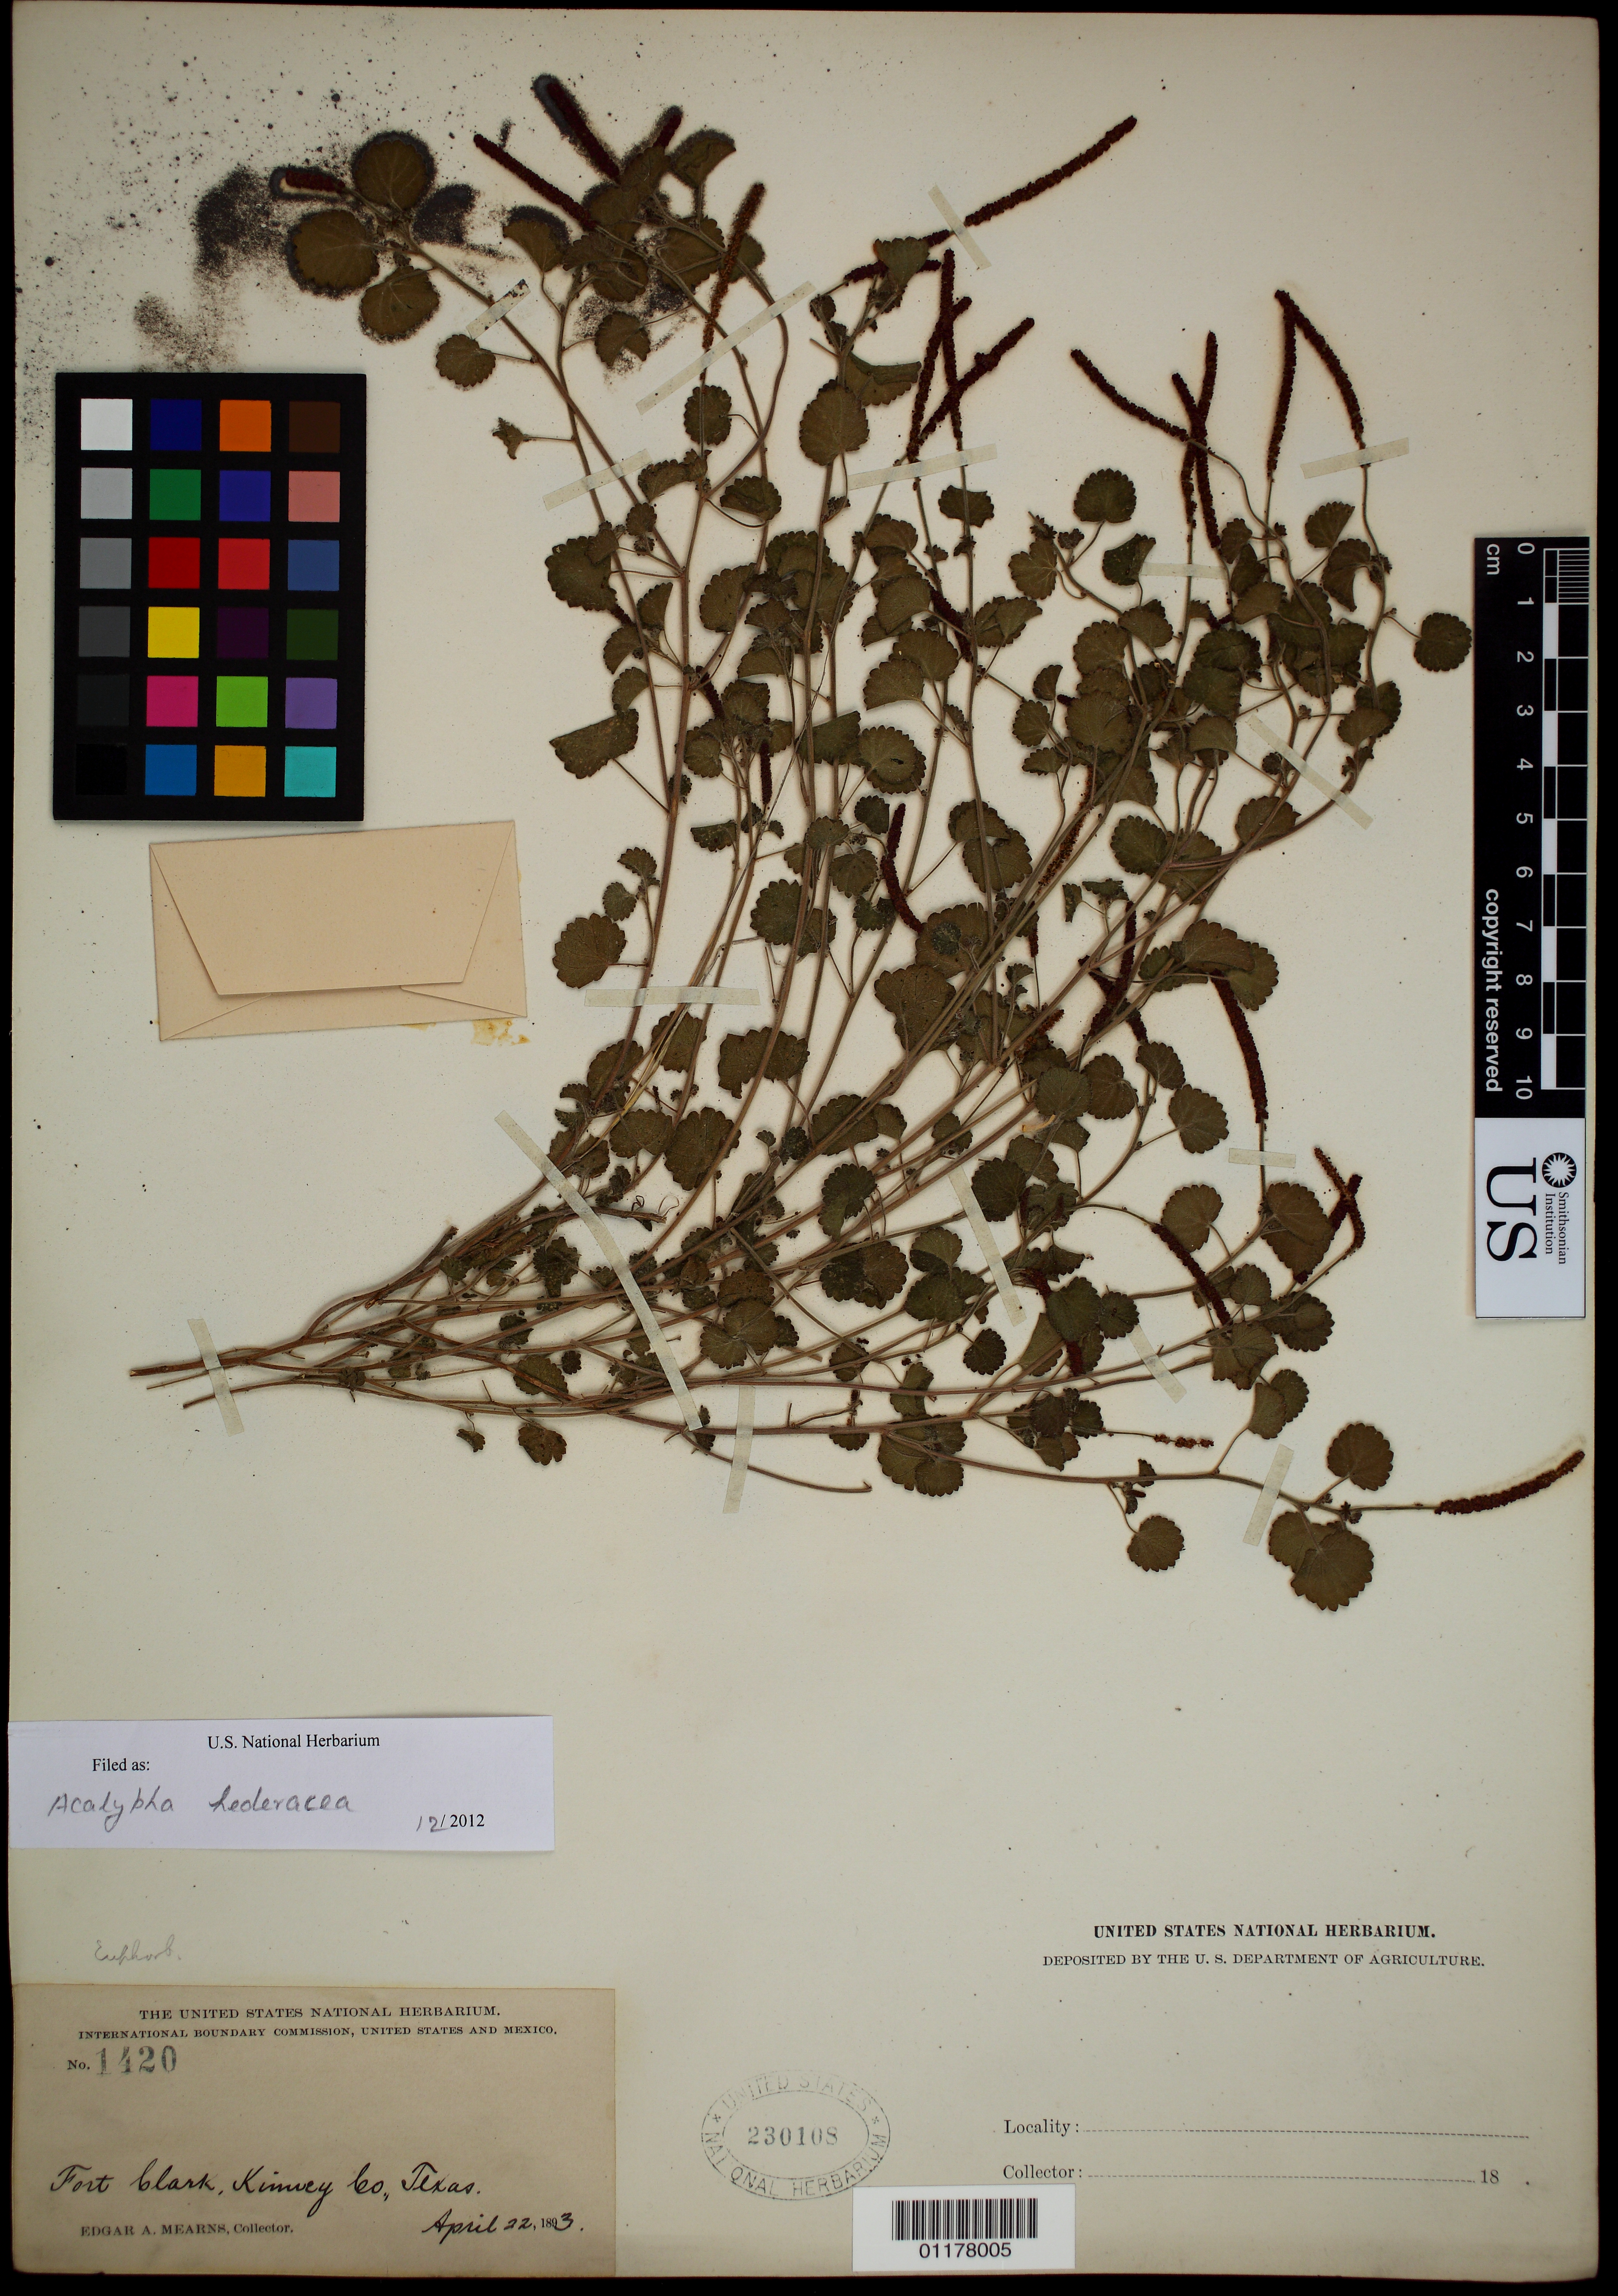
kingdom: Plantae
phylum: Tracheophyta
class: Magnoliopsida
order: Malpighiales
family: Euphorbiaceae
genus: Acalypha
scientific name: Acalypha hederacea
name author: Torr.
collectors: E. A. Mearns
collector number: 1420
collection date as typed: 22 Apr 1893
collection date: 1893-04-22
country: United States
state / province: Texas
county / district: Kinney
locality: Fort Clark.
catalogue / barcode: US 230108